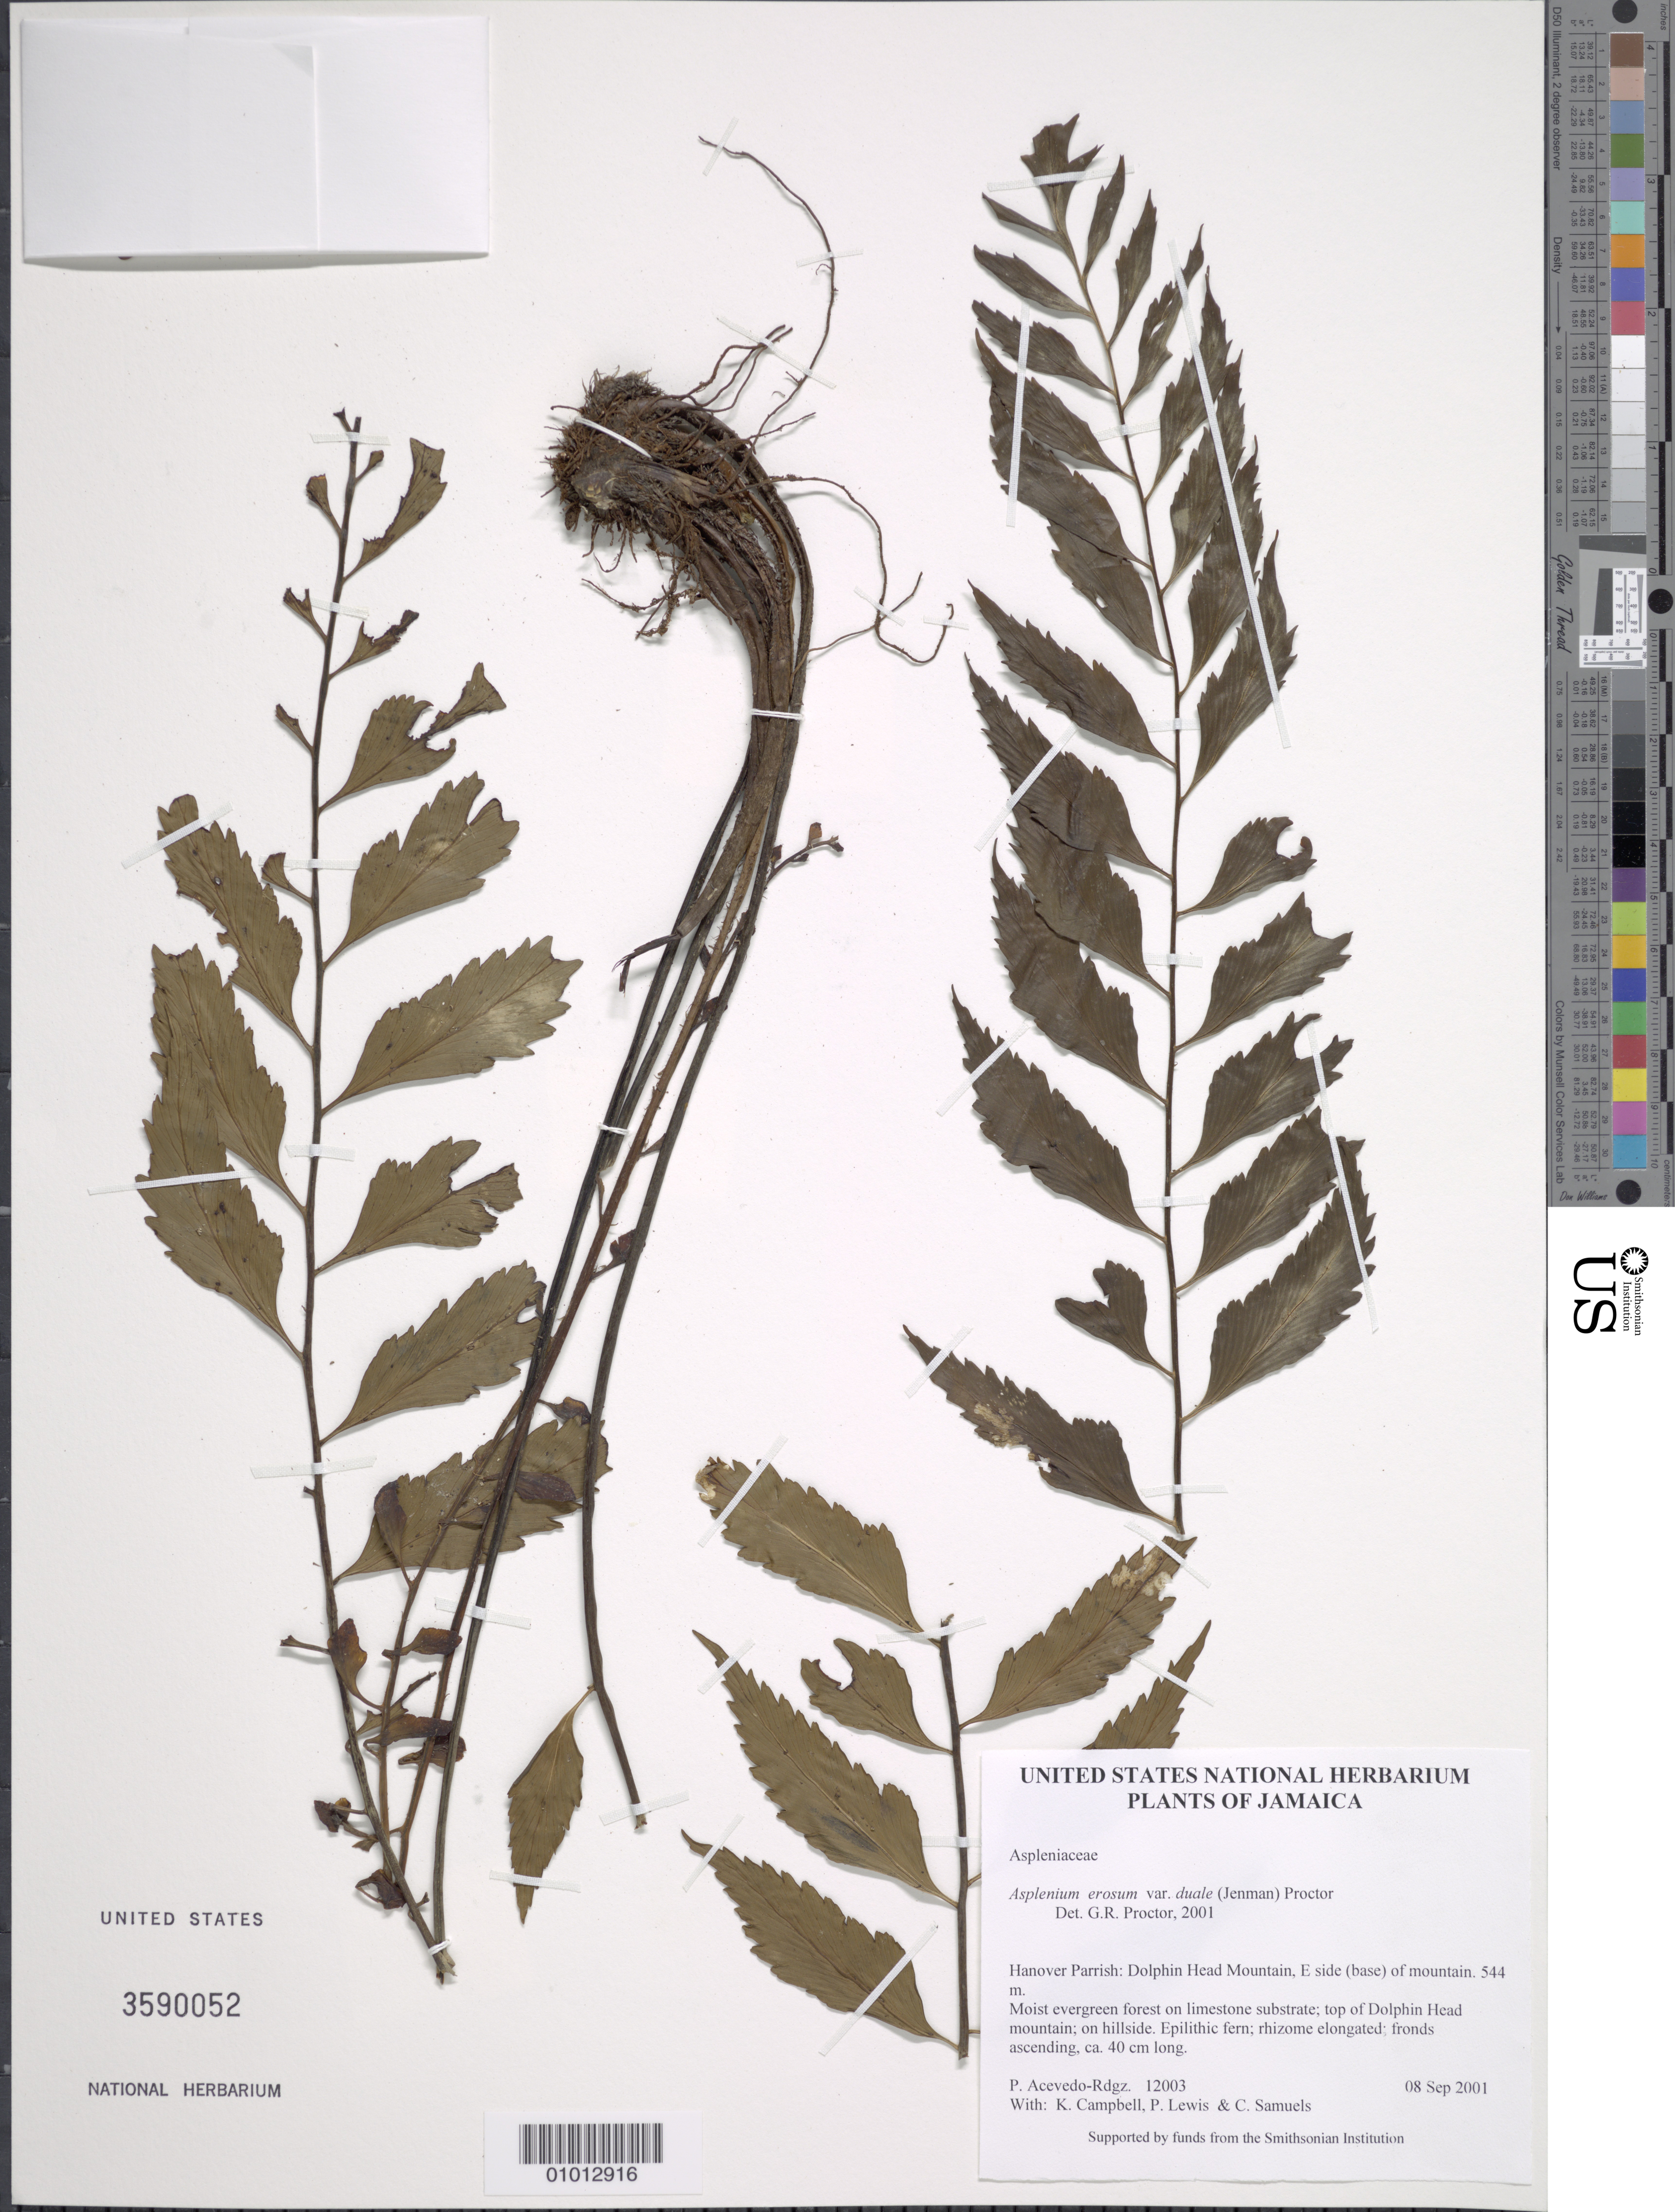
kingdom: Plantae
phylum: Tracheophyta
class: Polypodiopsida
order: Polypodiales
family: Aspleniaceae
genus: Asplenium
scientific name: Asplenium erosum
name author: L.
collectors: P. Acevedo-Rodr., K. Campbell, P. Lewis & C. Samuels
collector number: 12003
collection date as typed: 08 Sep 2001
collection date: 2001-09-08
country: Jamaica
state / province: Hanover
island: Jamaica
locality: Hanover Parrish: Dolphin Head Mountain, E side (base) of mountain.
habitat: Moist evergreen forest on limestone substrate; top of Dolphin Head mountain; on hillside.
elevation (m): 544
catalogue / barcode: US 3590052